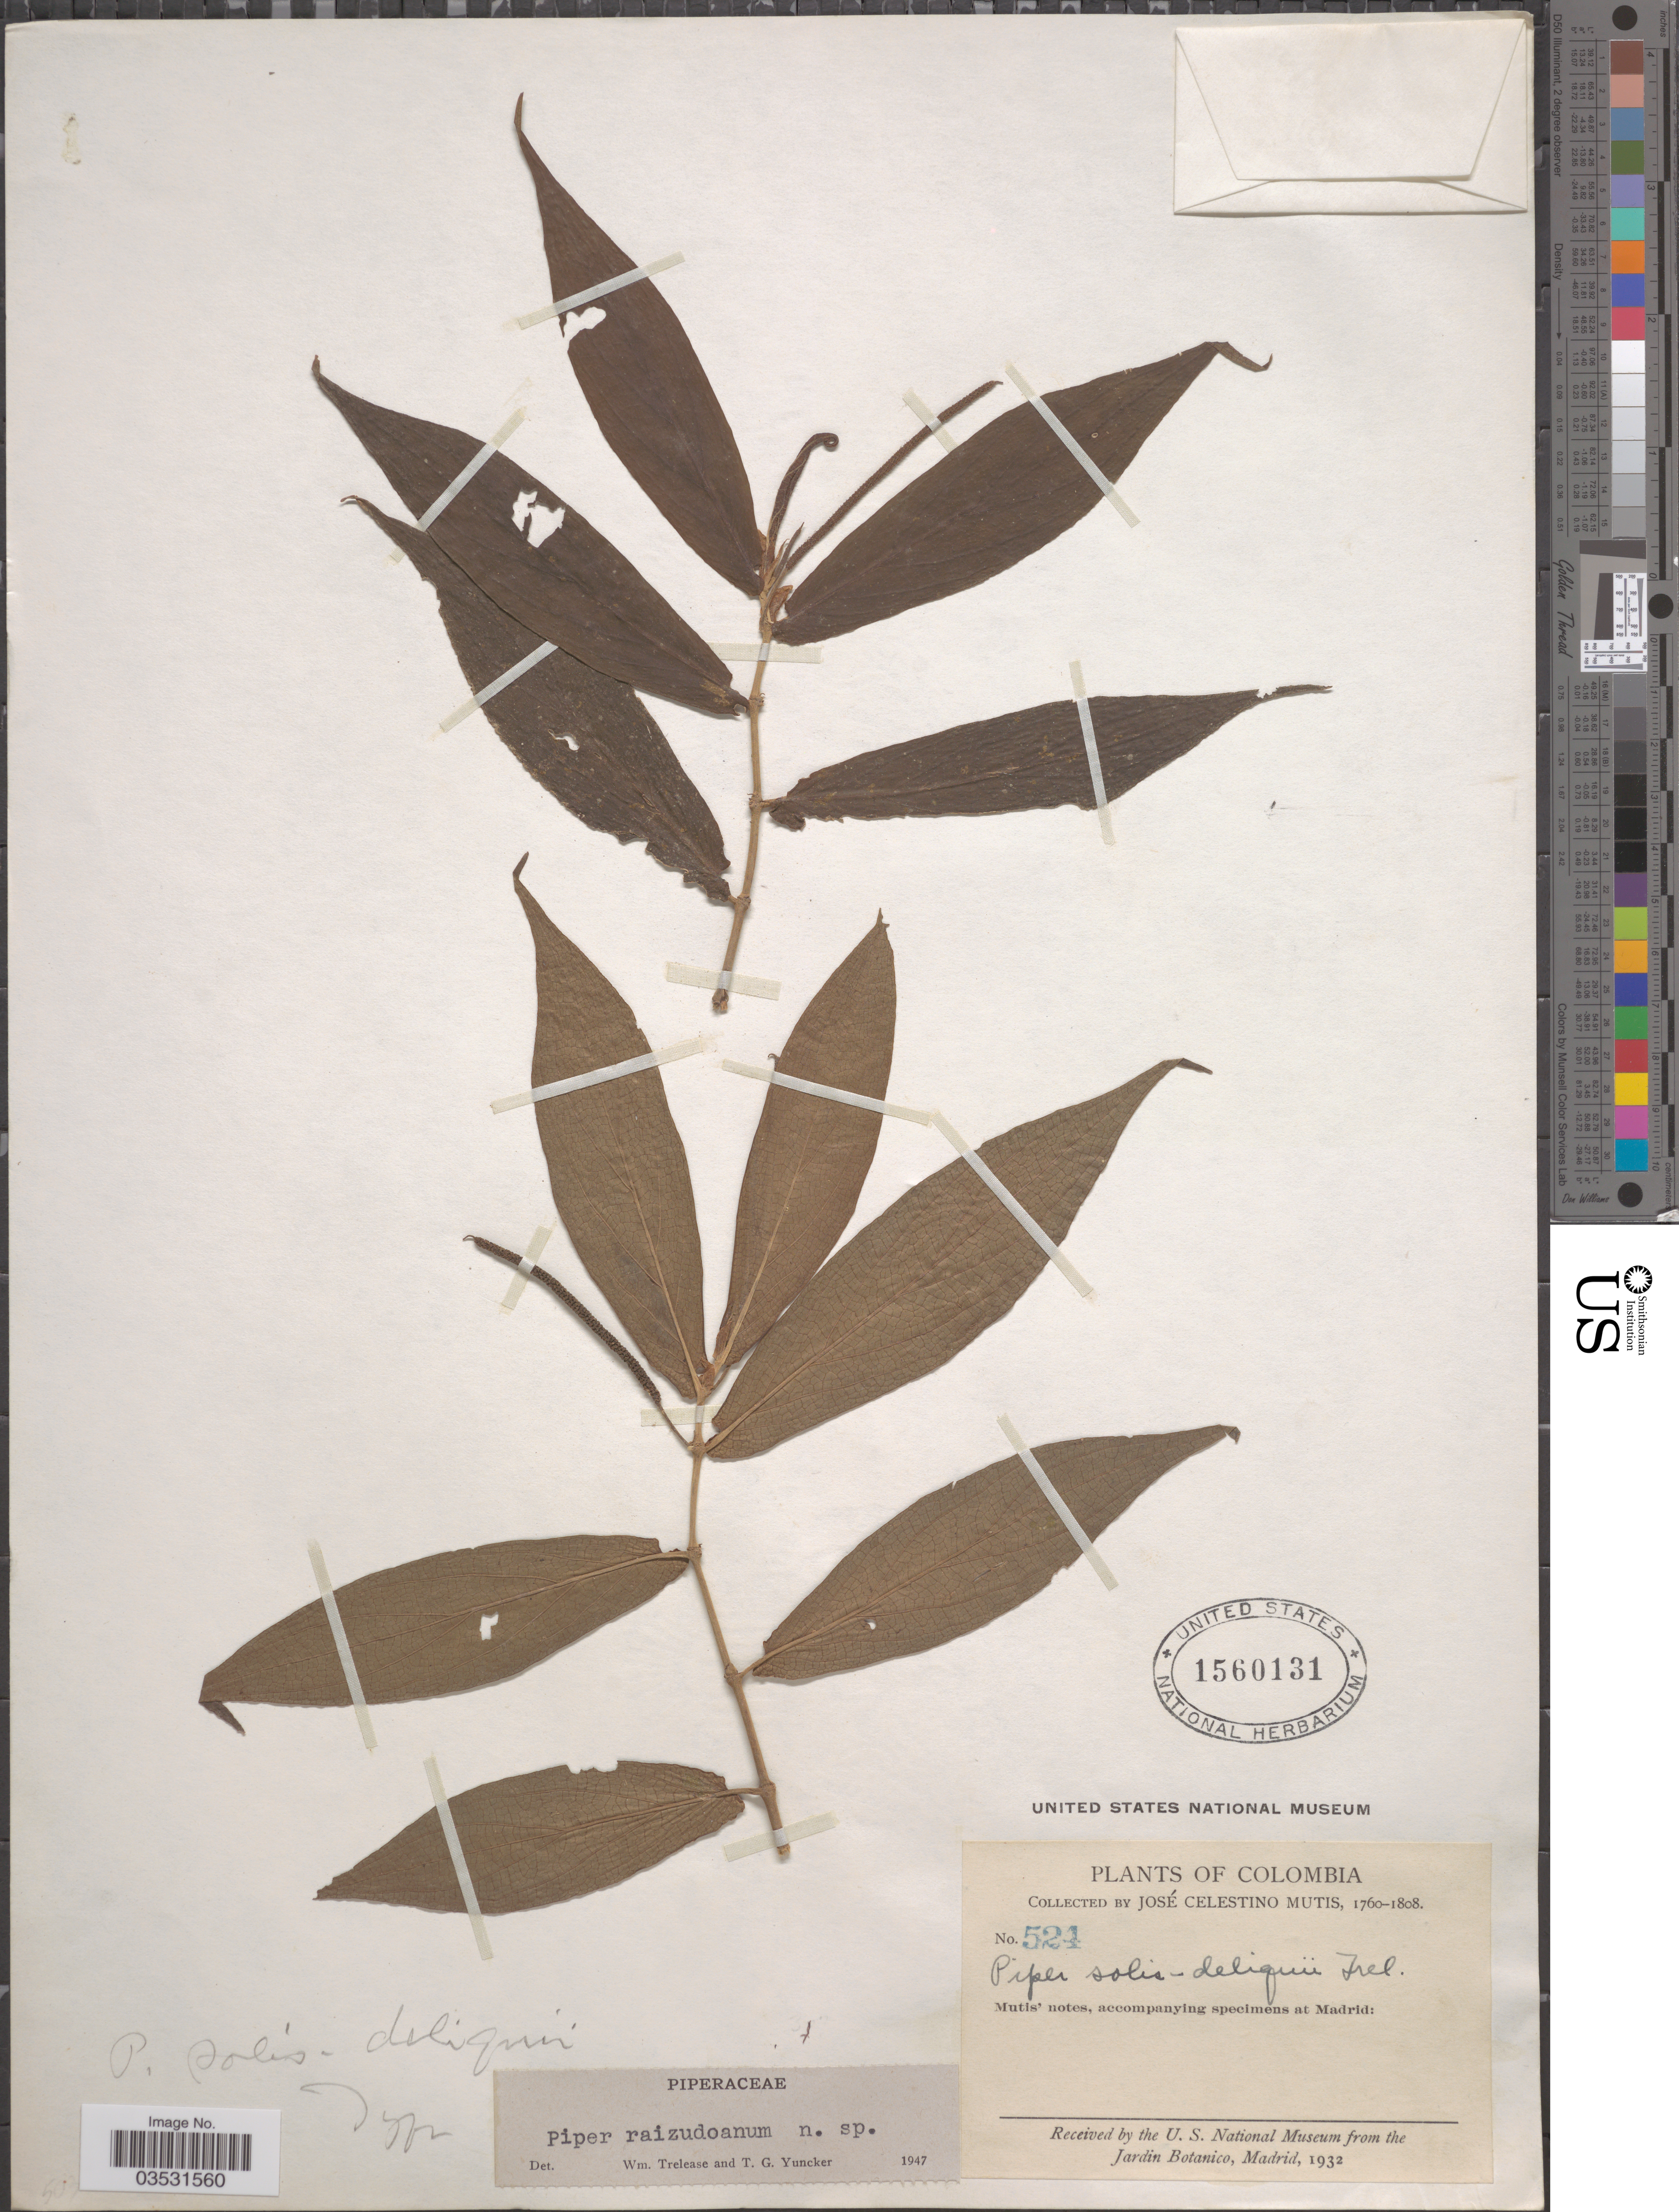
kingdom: Plantae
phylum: Tracheophyta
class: Magnoliopsida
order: Piperales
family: Piperaceae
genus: Piper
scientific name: Piper raizudoanum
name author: Trel. & Yunck.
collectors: J. C. B. Mutis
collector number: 524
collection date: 1760/1808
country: Colombia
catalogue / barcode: US 1560131